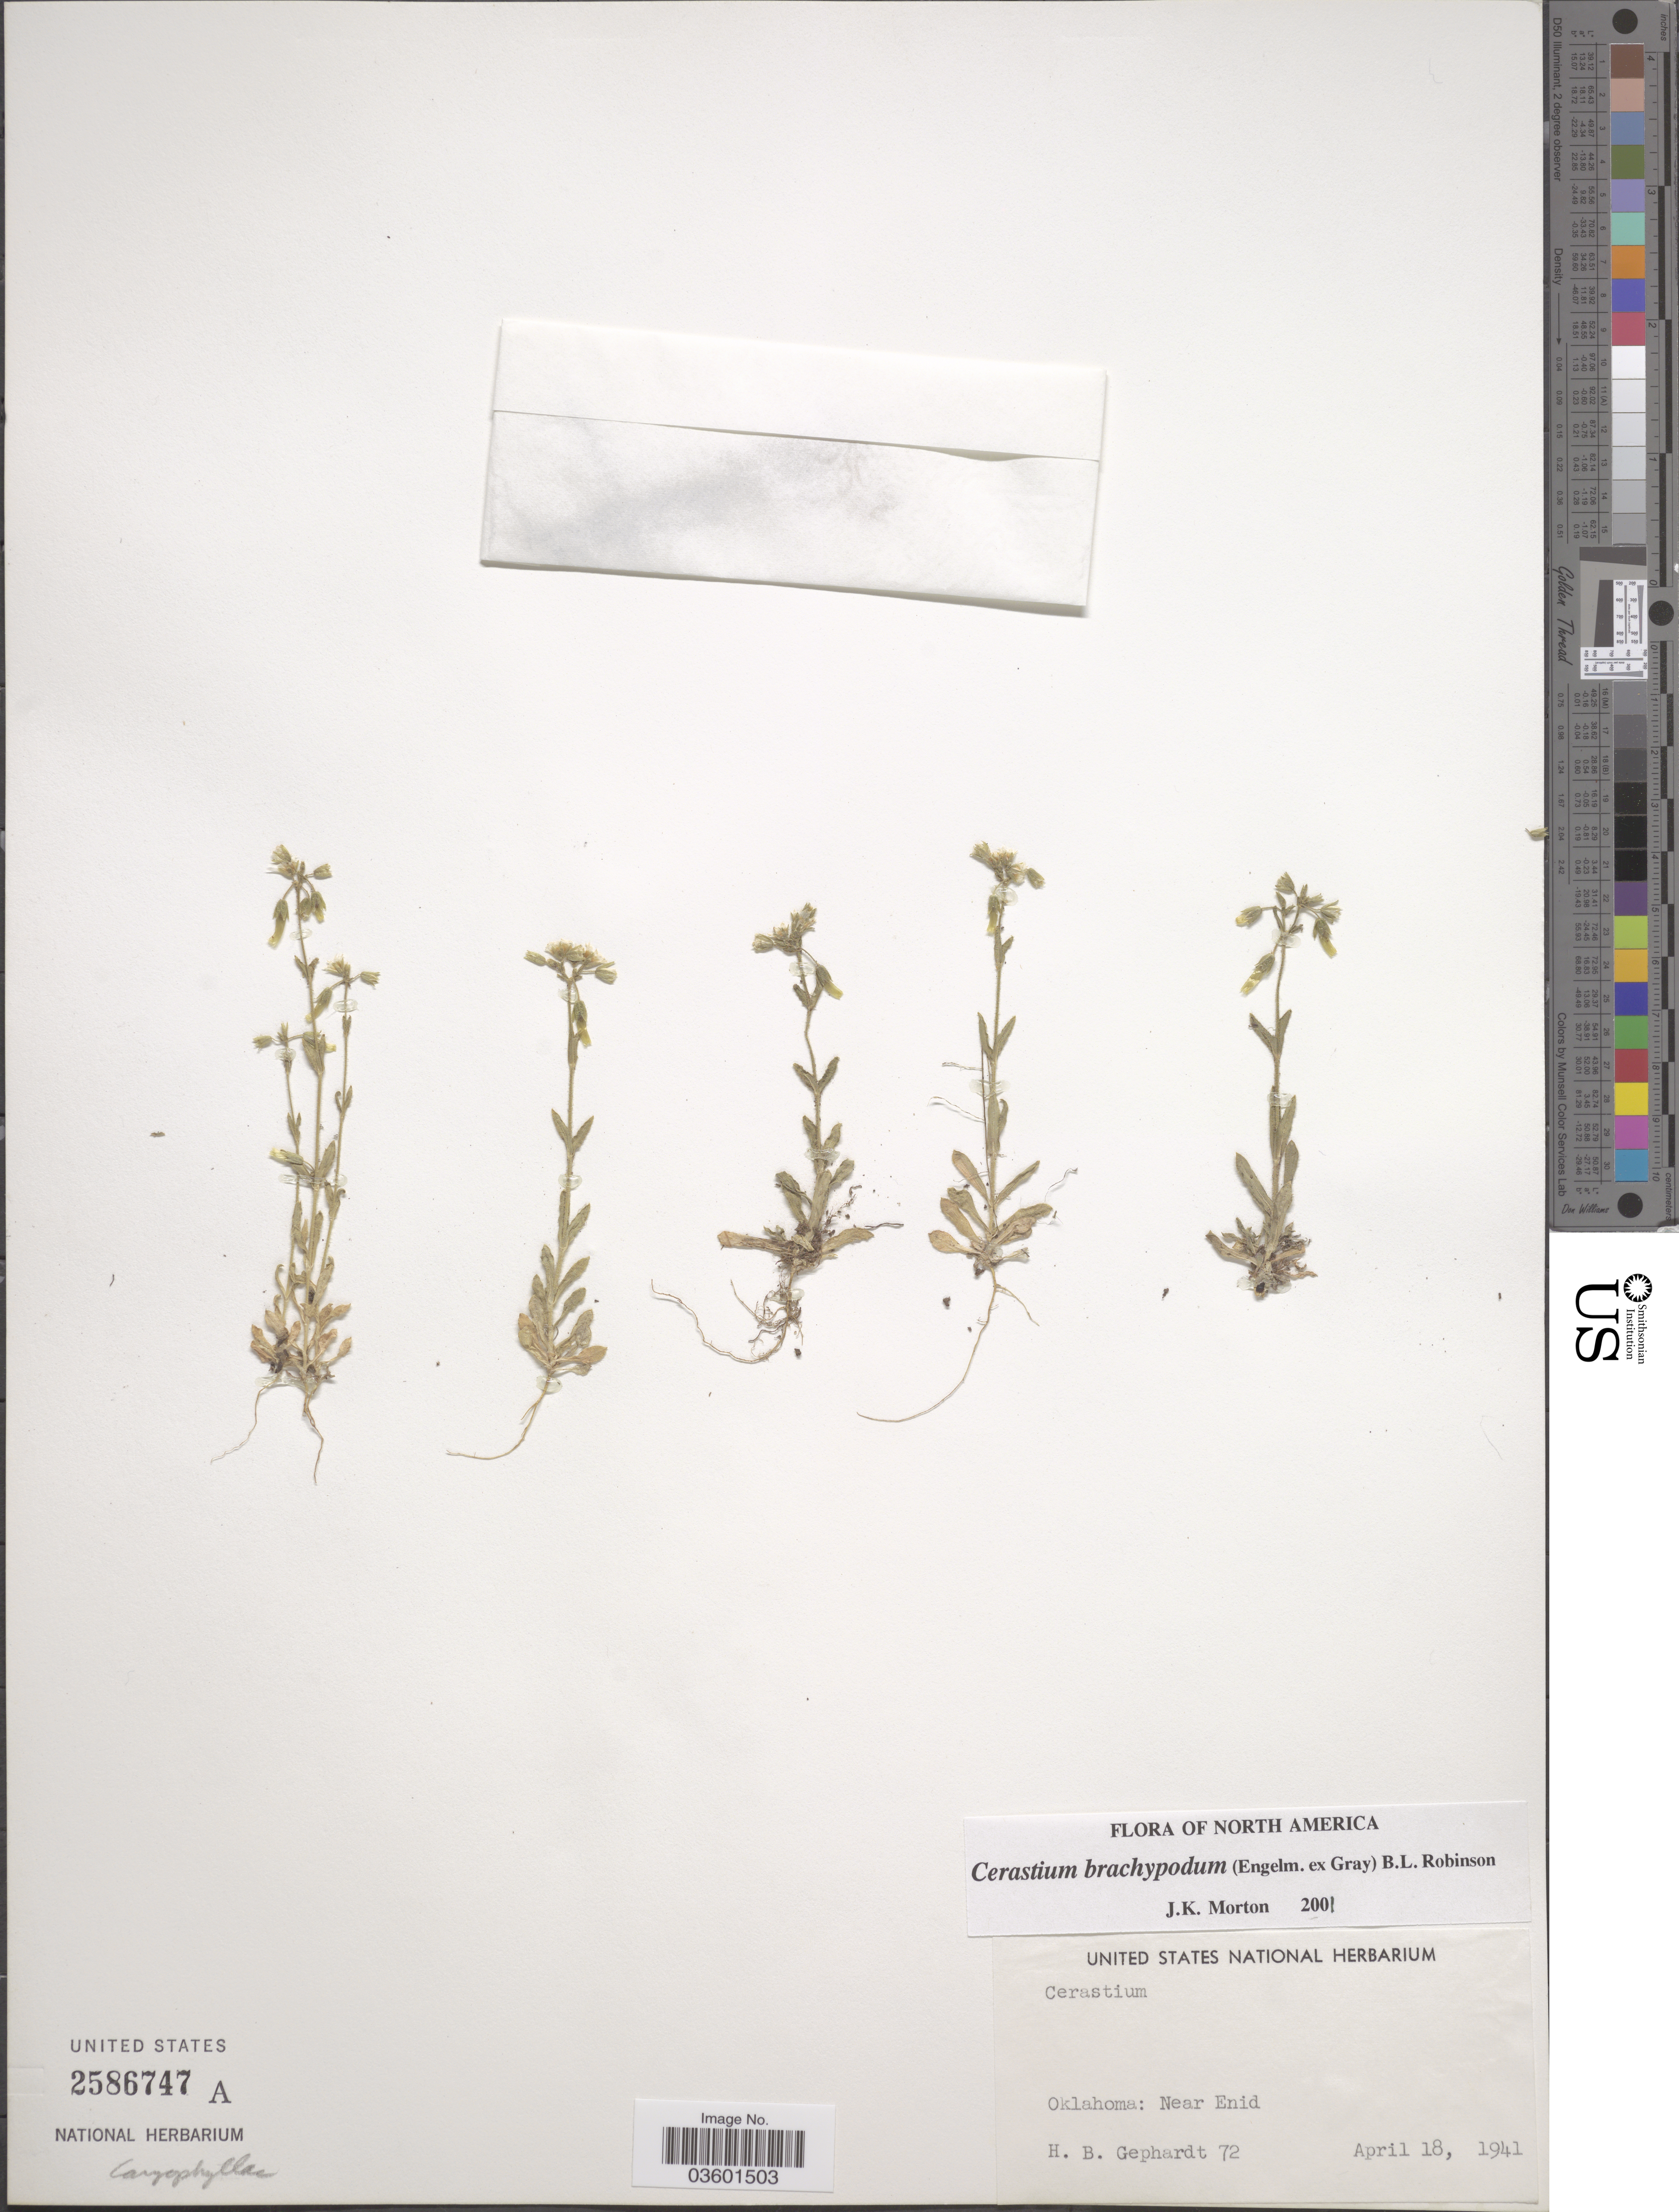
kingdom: Plantae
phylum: Tracheophyta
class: Magnoliopsida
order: Caryophyllales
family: Caryophyllaceae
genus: Cerastium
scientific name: Cerastium brachypodum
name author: (Engelm. ex A. Gray) B.L. Rob.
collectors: H. Gephardt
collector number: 72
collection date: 1941-04-18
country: United States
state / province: Oklahoma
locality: Near Enid.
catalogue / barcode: US 2586747A